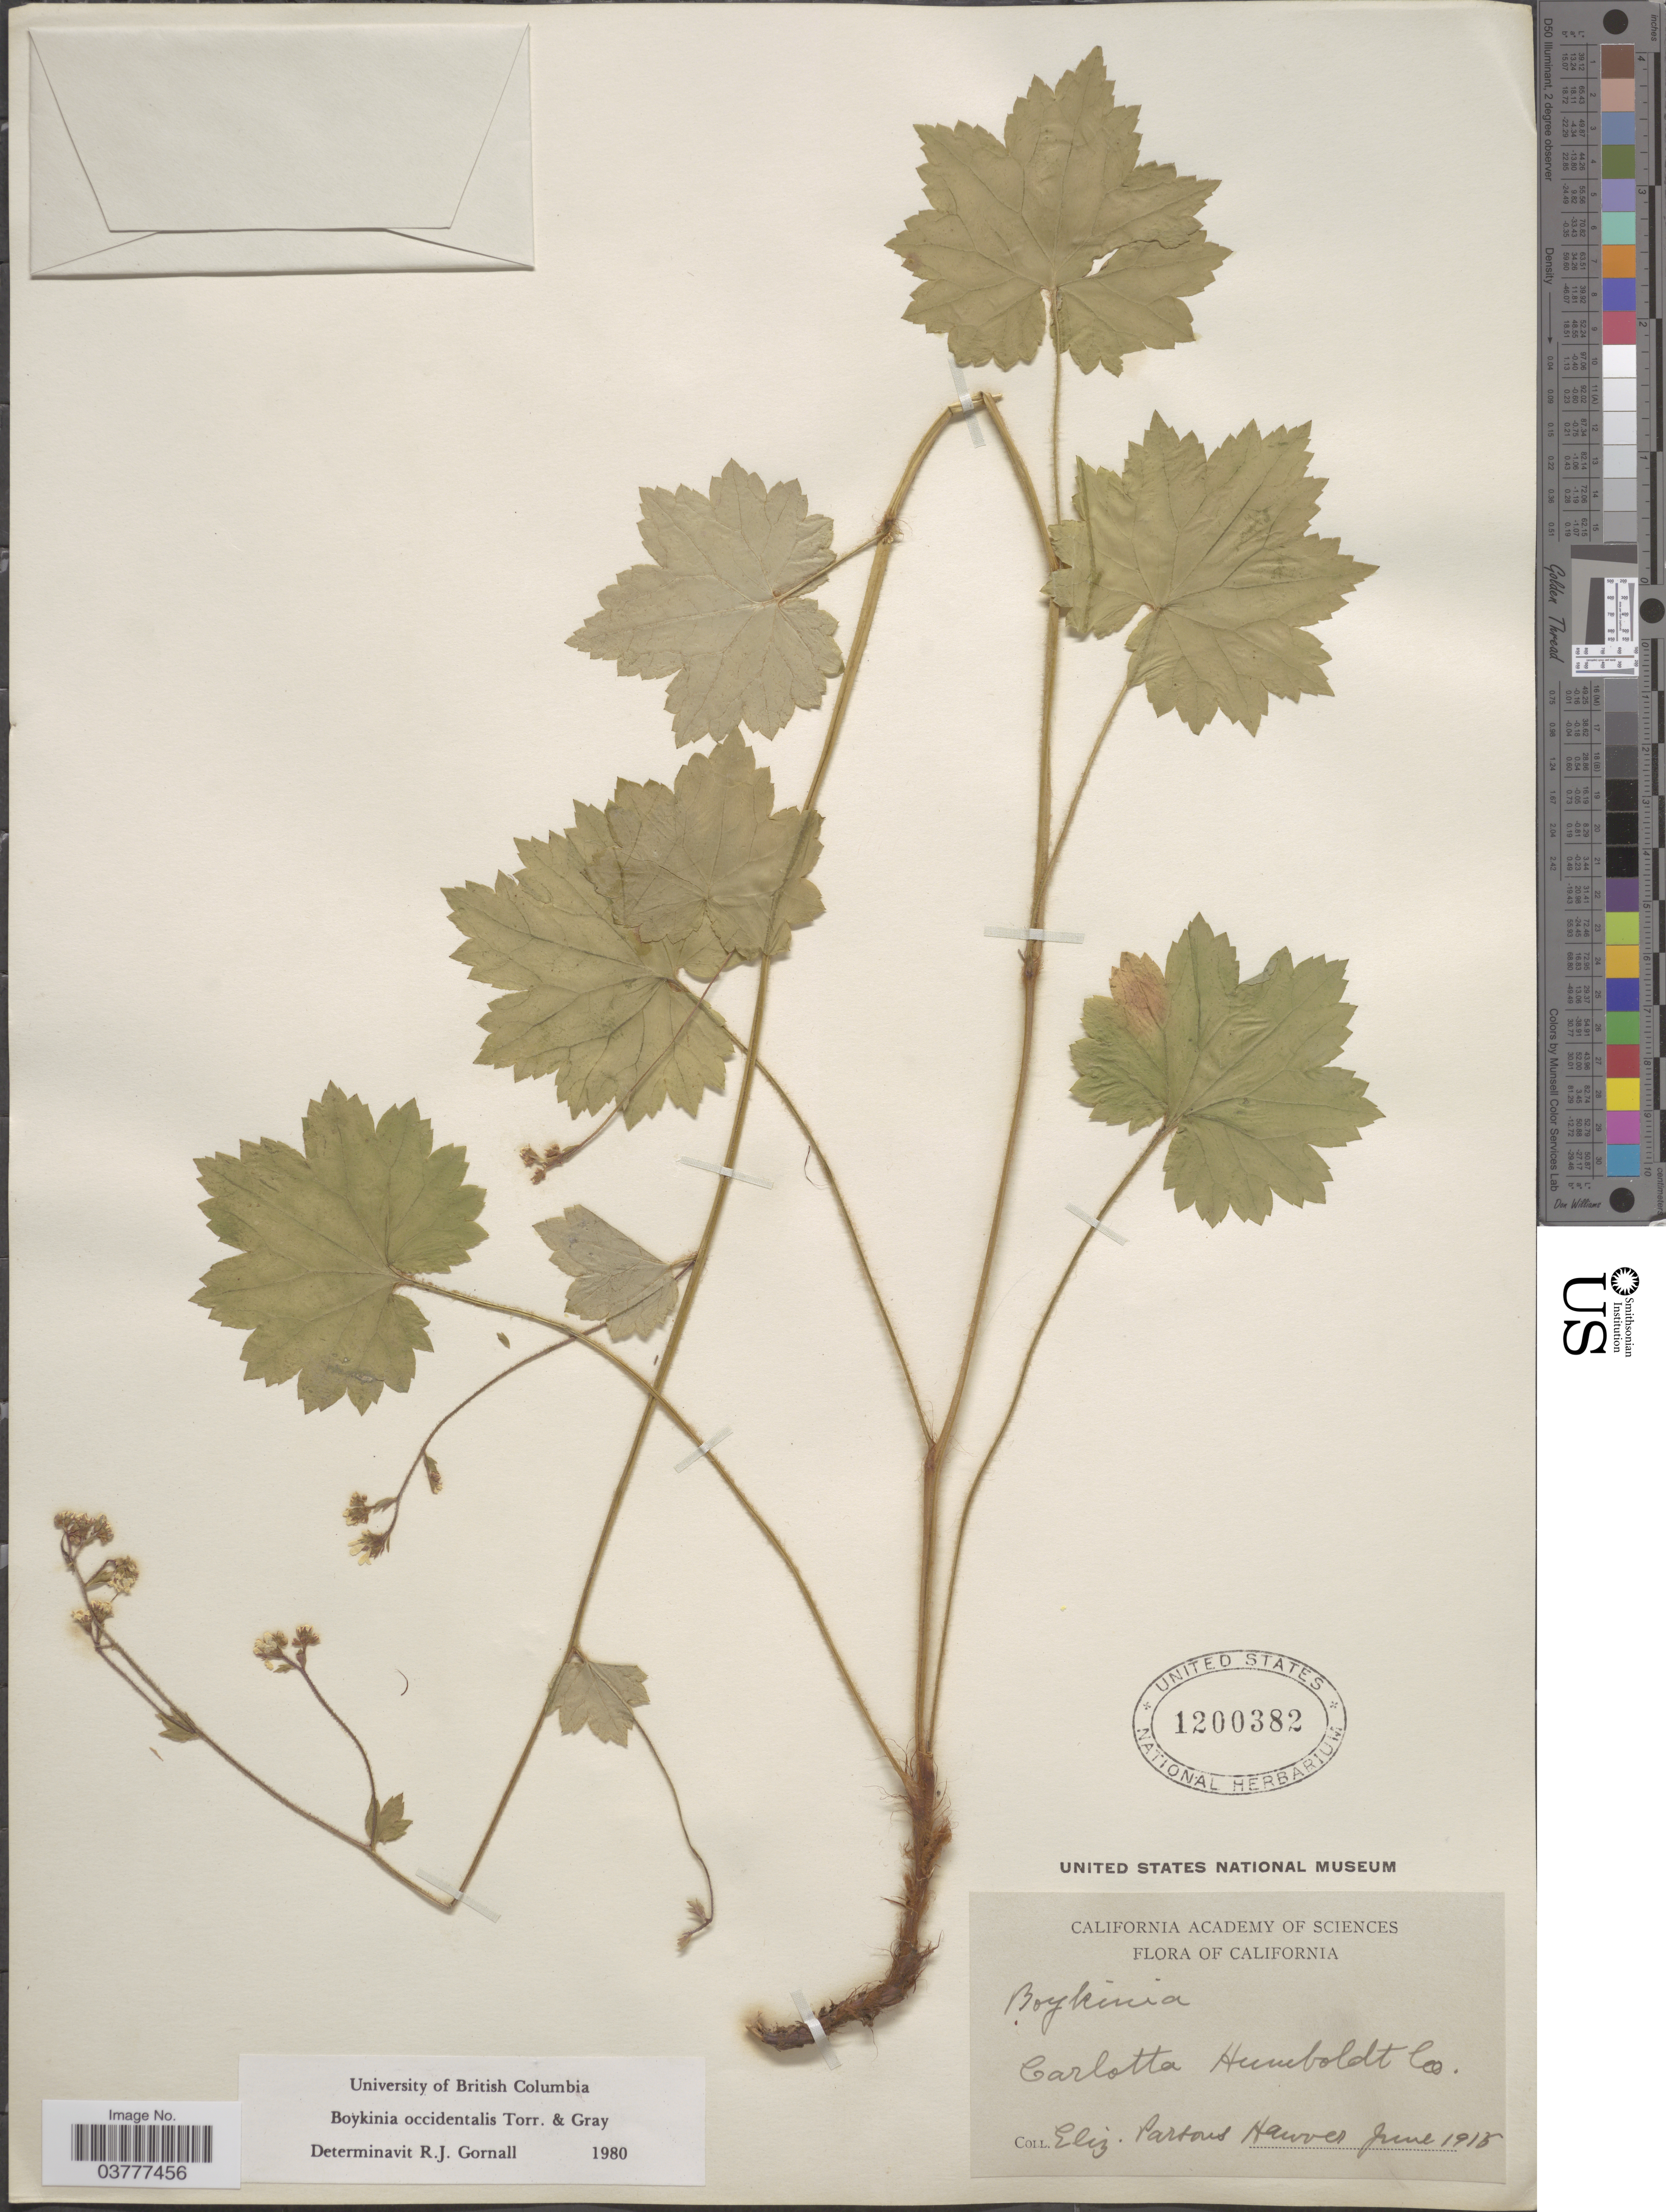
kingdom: Plantae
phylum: Tracheophyta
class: Magnoliopsida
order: Saxifragales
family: Saxifragaceae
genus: Boykinia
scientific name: Boykinia occidentalis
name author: Torr. & A. Gray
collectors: E. Hawver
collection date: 1915-06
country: United States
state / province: California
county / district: Humboldt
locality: Carlotta, Humboldt Co.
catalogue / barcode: US 1200382